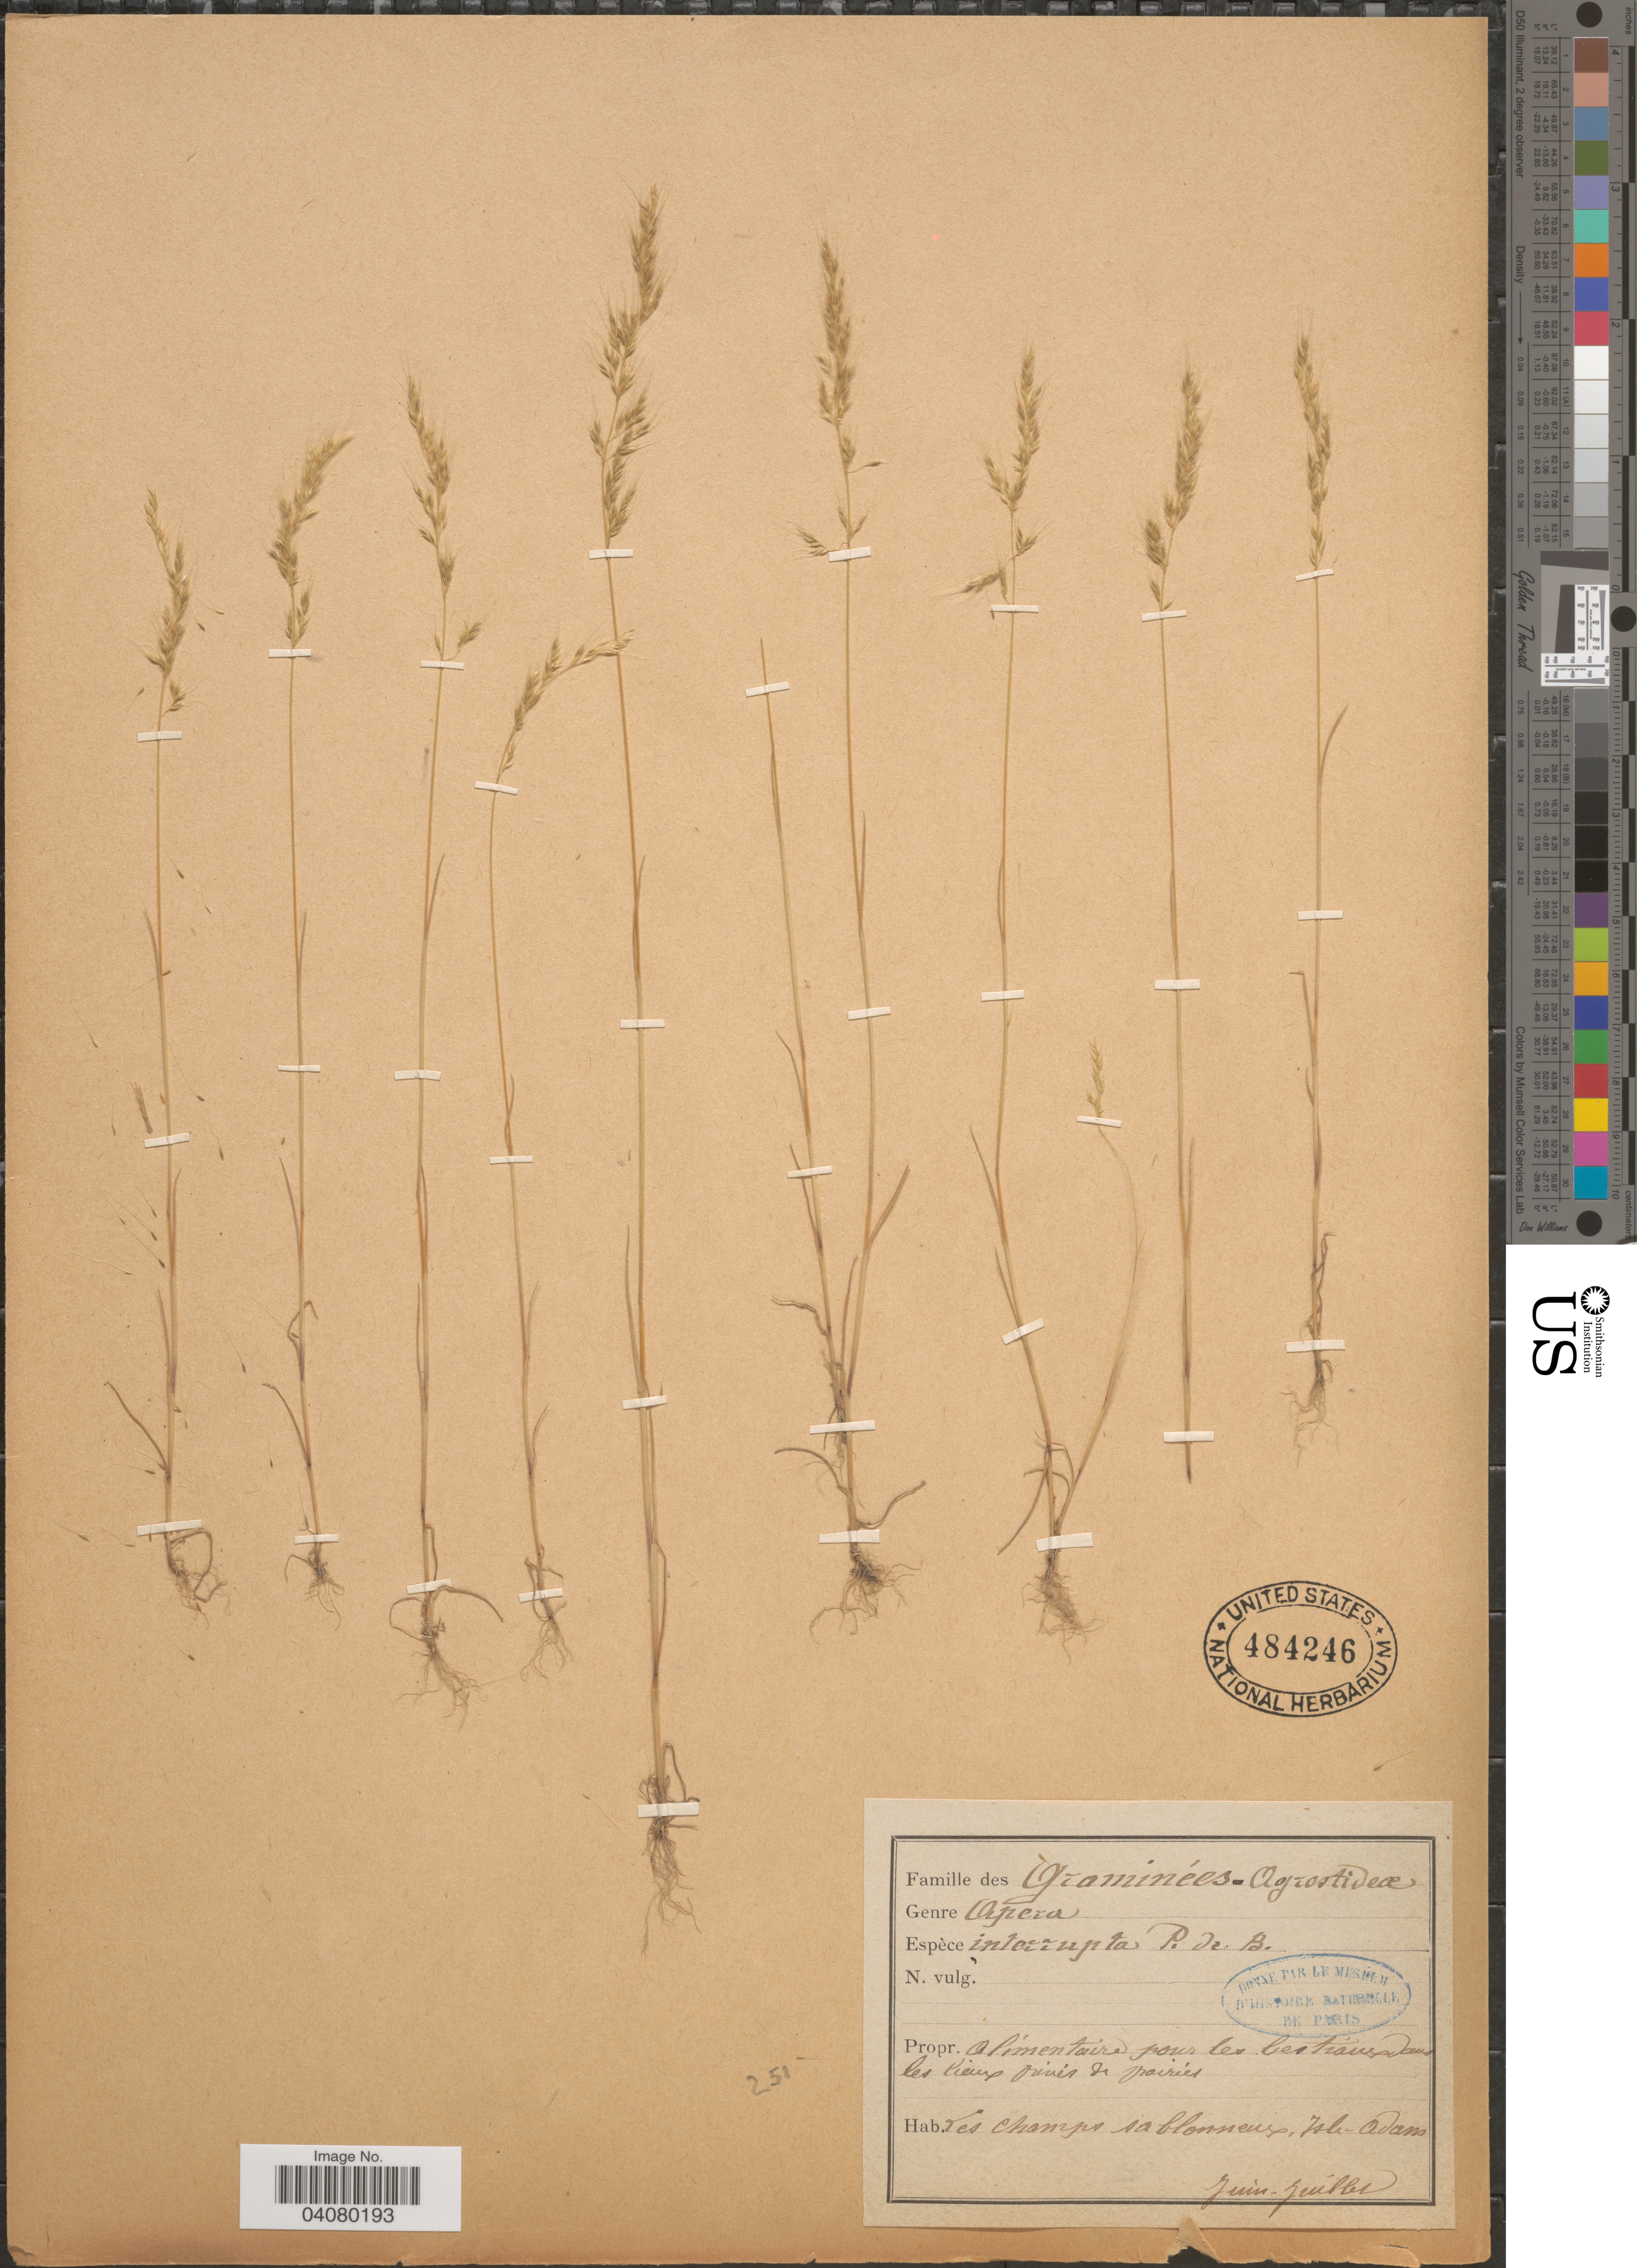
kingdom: Plantae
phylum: Tracheophyta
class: Liliopsida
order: Poales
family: Poaceae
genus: Apera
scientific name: Apera interrupta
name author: (L.) P. Beauv.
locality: Propr. Alimentair pour les. bestraus dans oles lieux pinés de prairies. [interpreted] Les champs sablonneux, Isle-Adam.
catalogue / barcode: US 484246